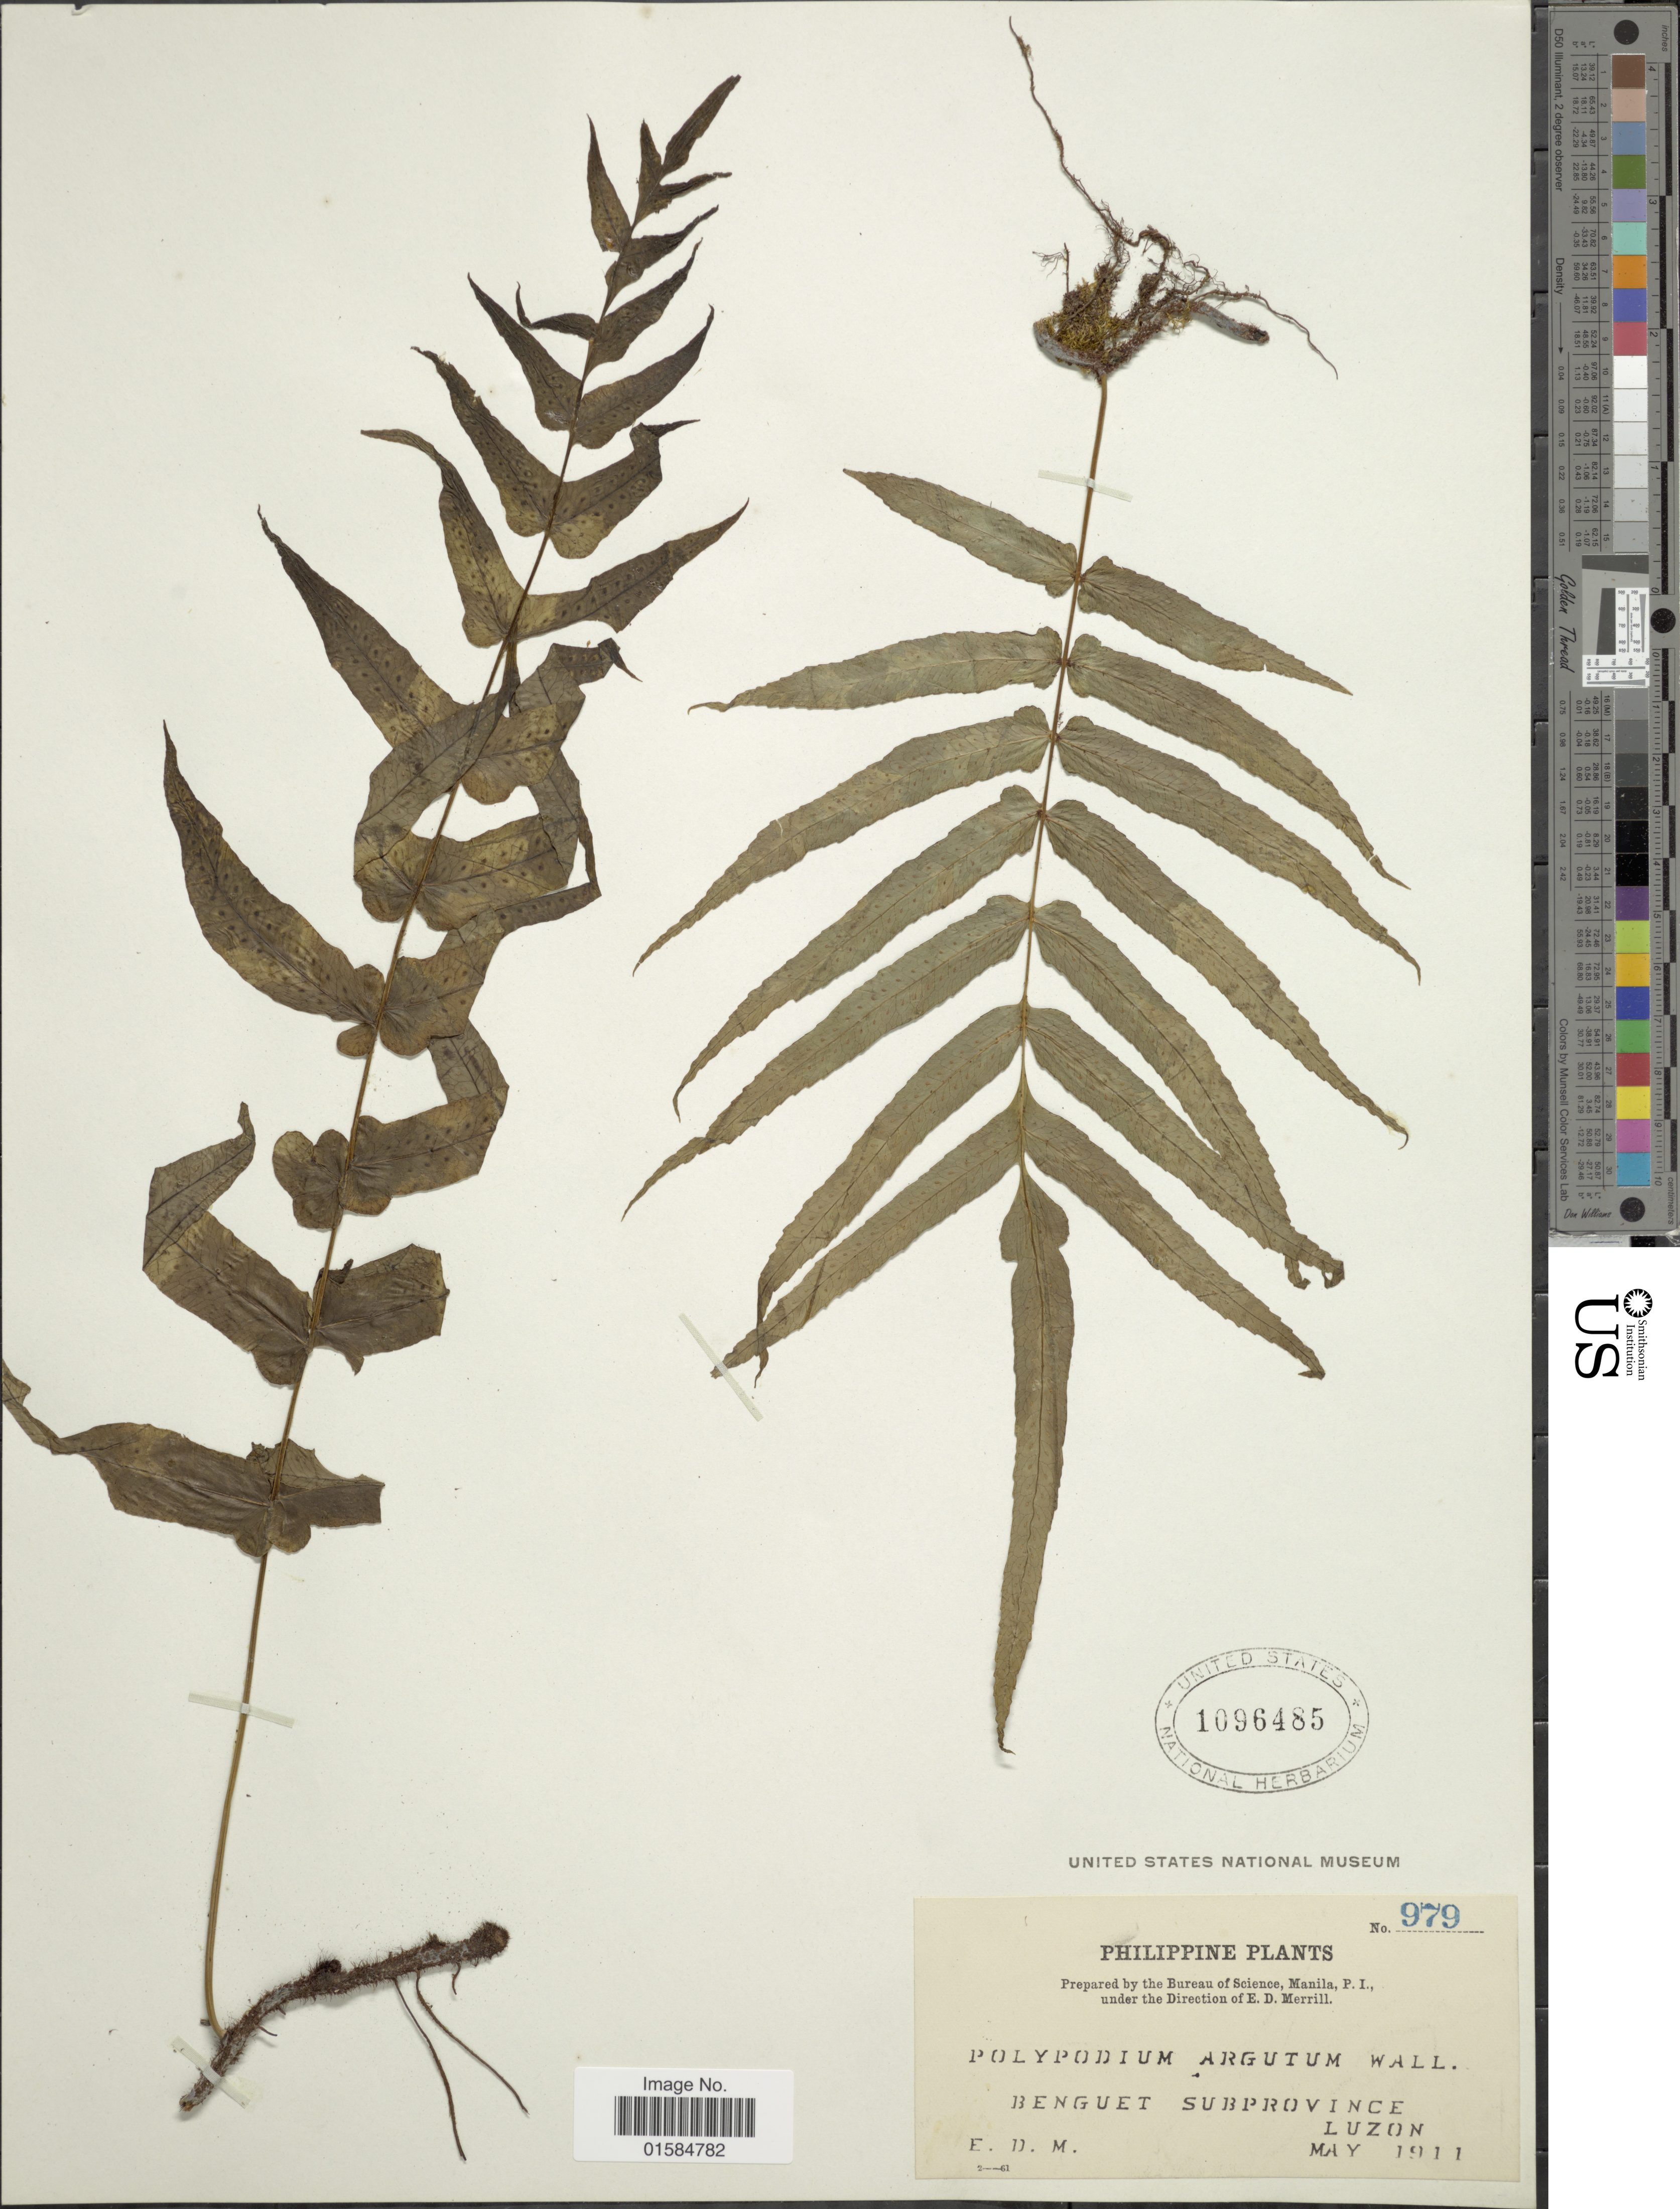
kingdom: Plantae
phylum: Tracheophyta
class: Polypodiopsida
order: Polypodiales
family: Polypodiaceae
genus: Goniophlebium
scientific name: Goniophlebium mengtzeense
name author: (Christ) Rödl-Linder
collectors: E. D. Merrill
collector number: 979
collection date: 1911-05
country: Philippines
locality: Benguet Subprovince, Luzon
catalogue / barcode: US 1096485